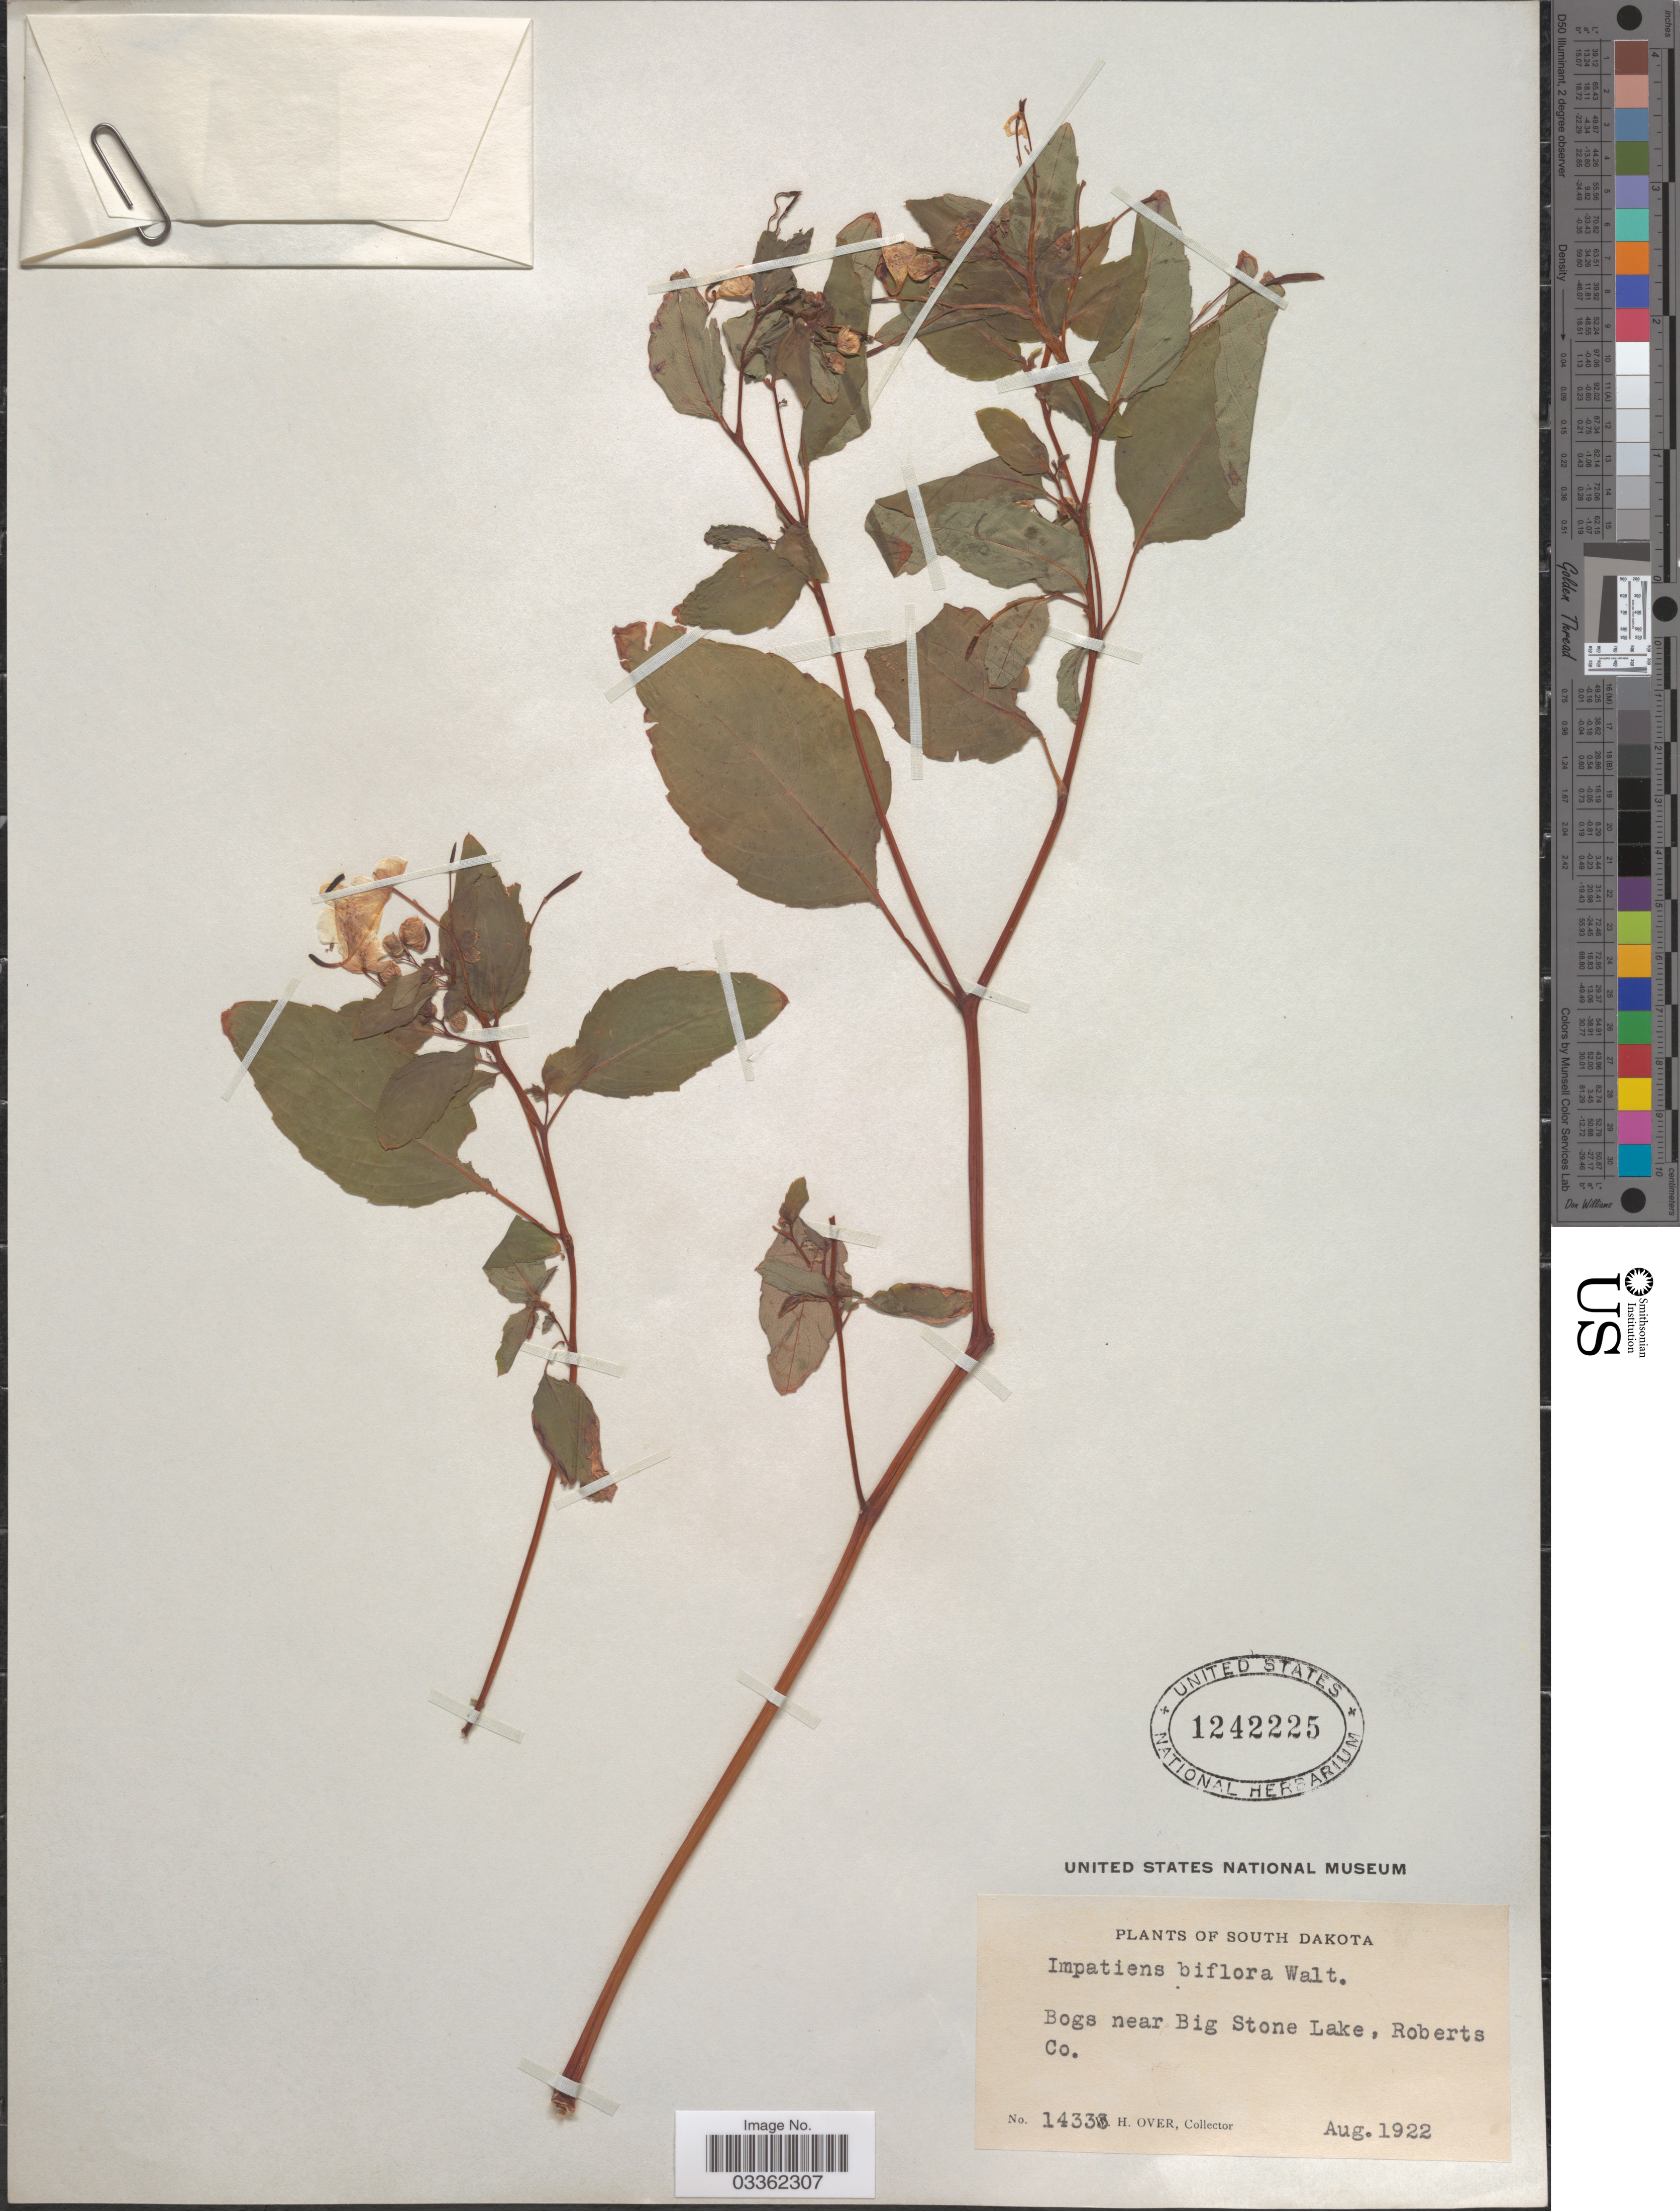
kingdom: Plantae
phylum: Tracheophyta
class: Magnoliopsida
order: Ericales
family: Balsaminaceae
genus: Impatiens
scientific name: Impatiens capensis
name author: Meerb.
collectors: W. Over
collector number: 14333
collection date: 1922-08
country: United States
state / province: South Dakota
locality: Bogs near Big Stone Lake, Roberts Co.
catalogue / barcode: US 1242225